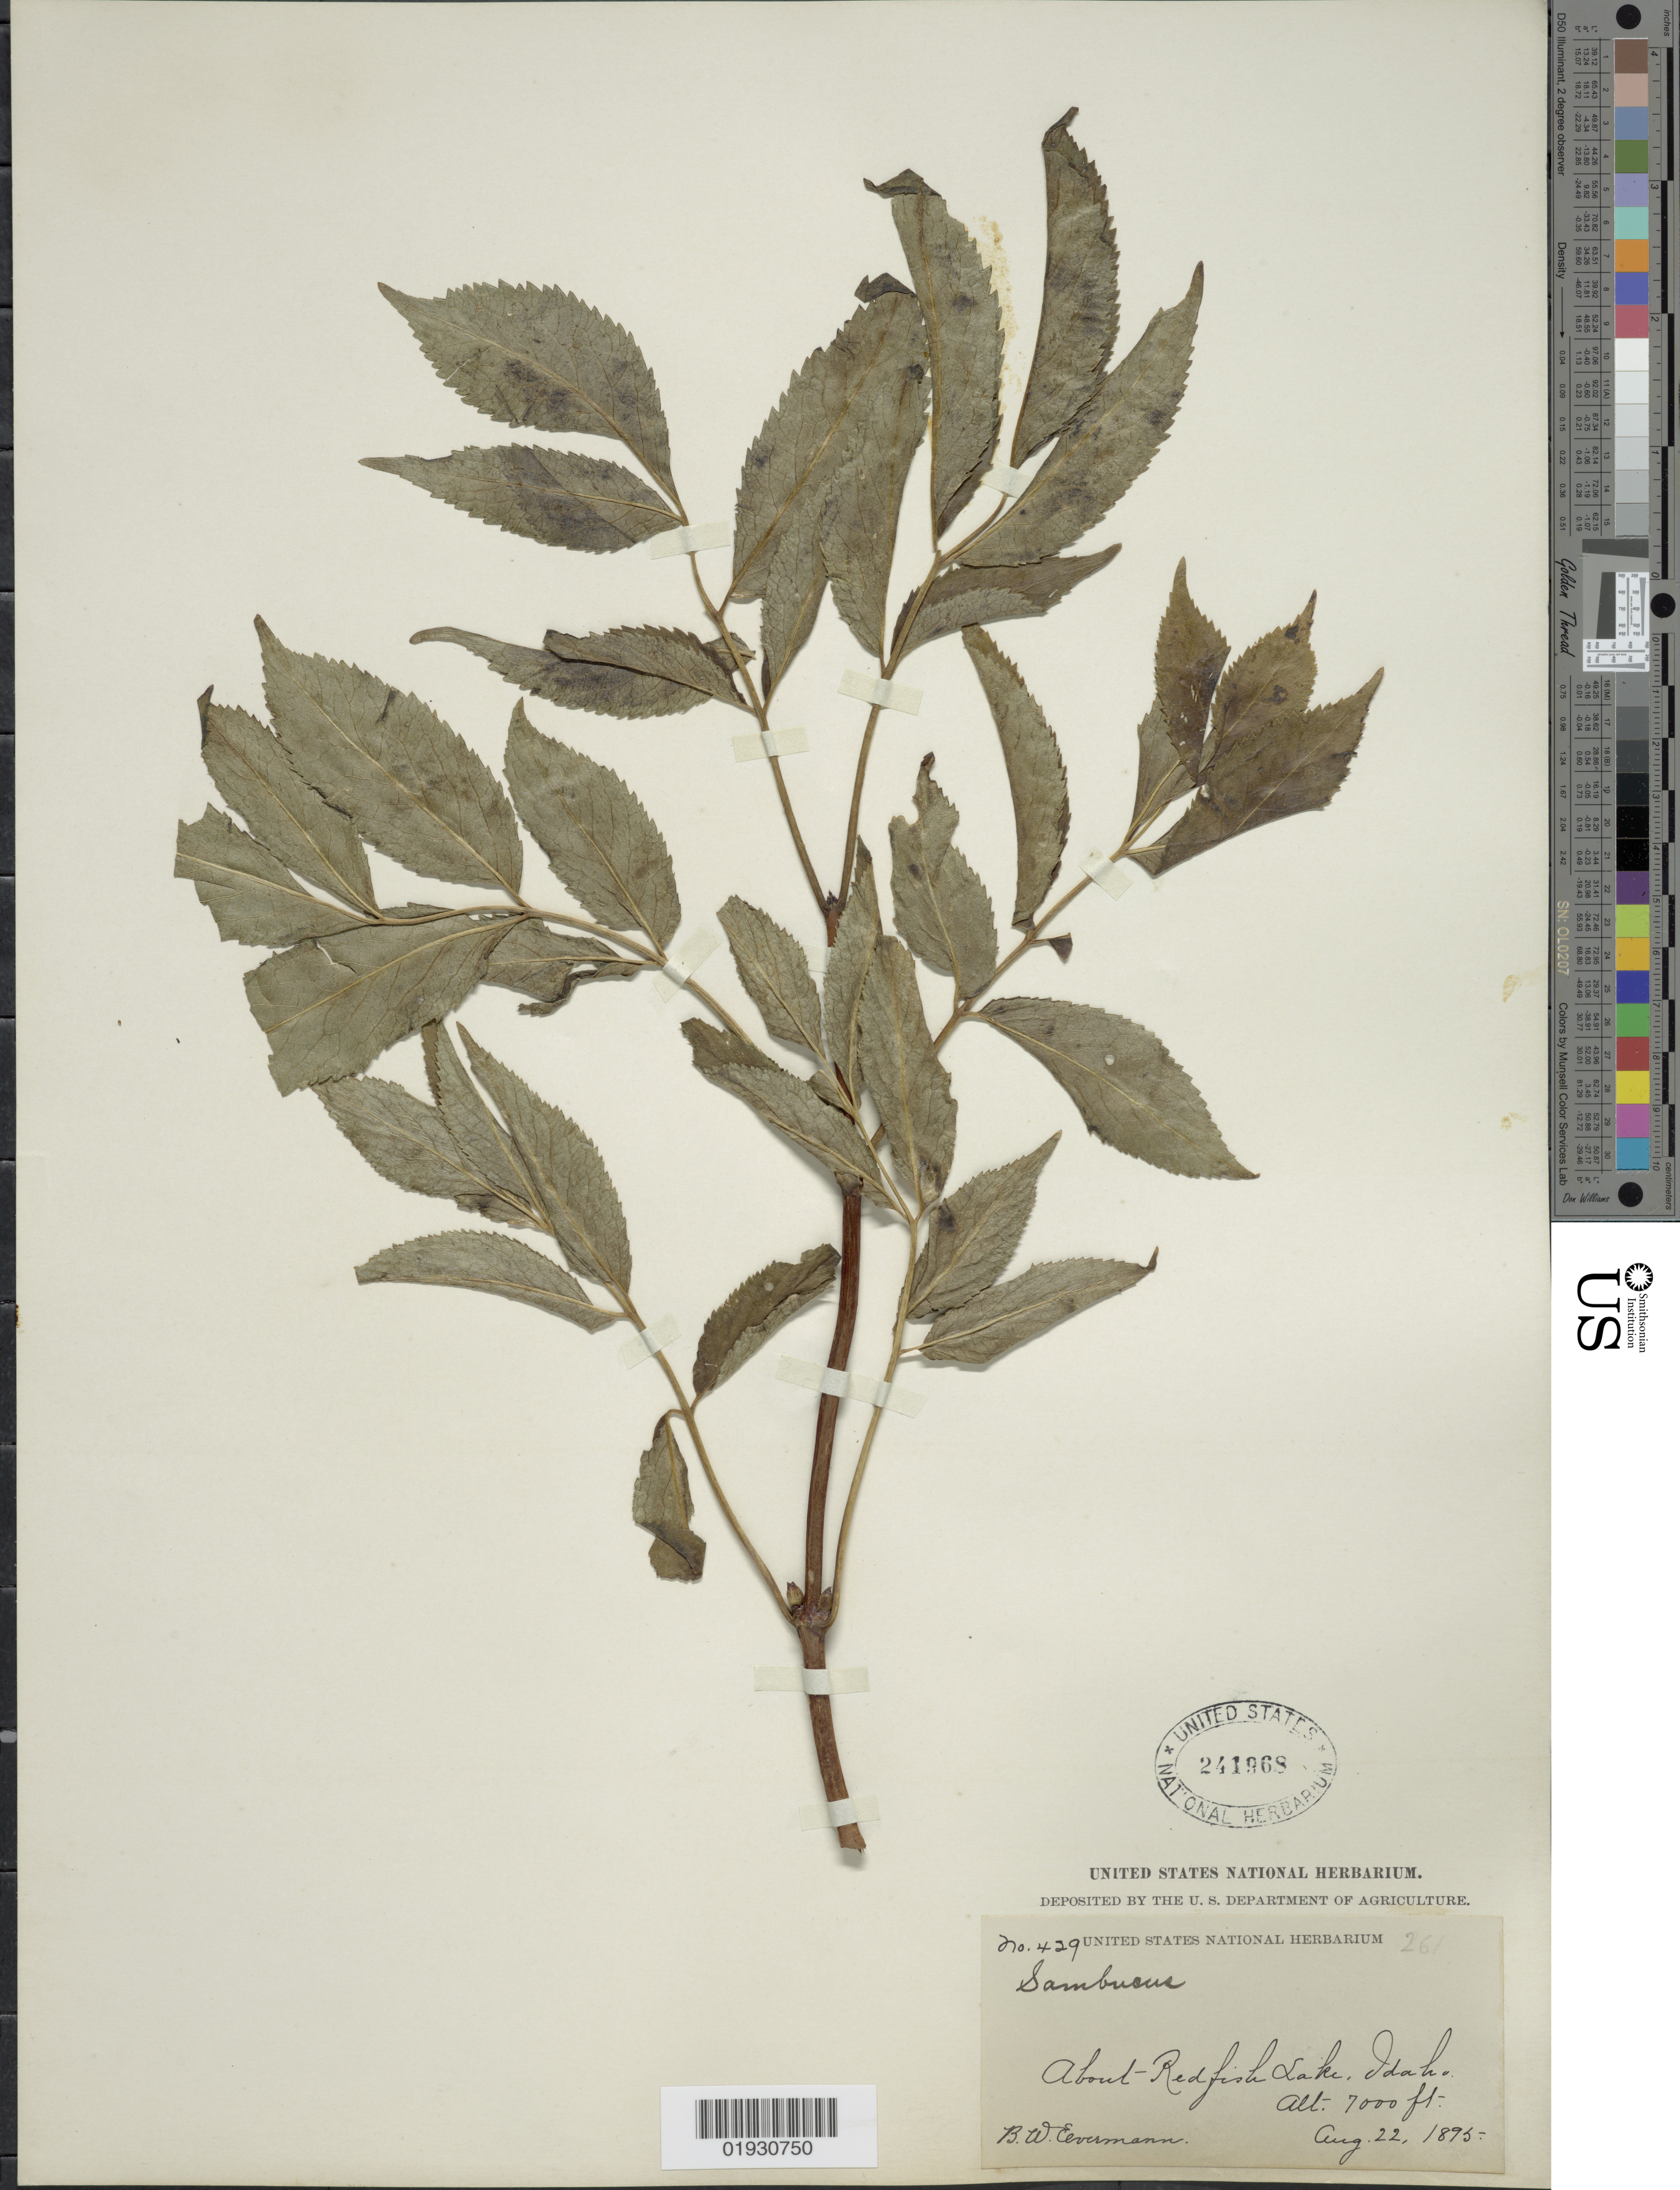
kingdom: Plantae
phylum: Tracheophyta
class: Magnoliopsida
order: Dipsacales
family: Viburnaceae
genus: Sambucus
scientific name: Sambucus cerulea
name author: Raf.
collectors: B. W. Evermann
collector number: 429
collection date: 1895-08-22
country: United States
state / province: Idaho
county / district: Custer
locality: About Redfish Lake.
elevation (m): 2134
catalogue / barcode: US 241968